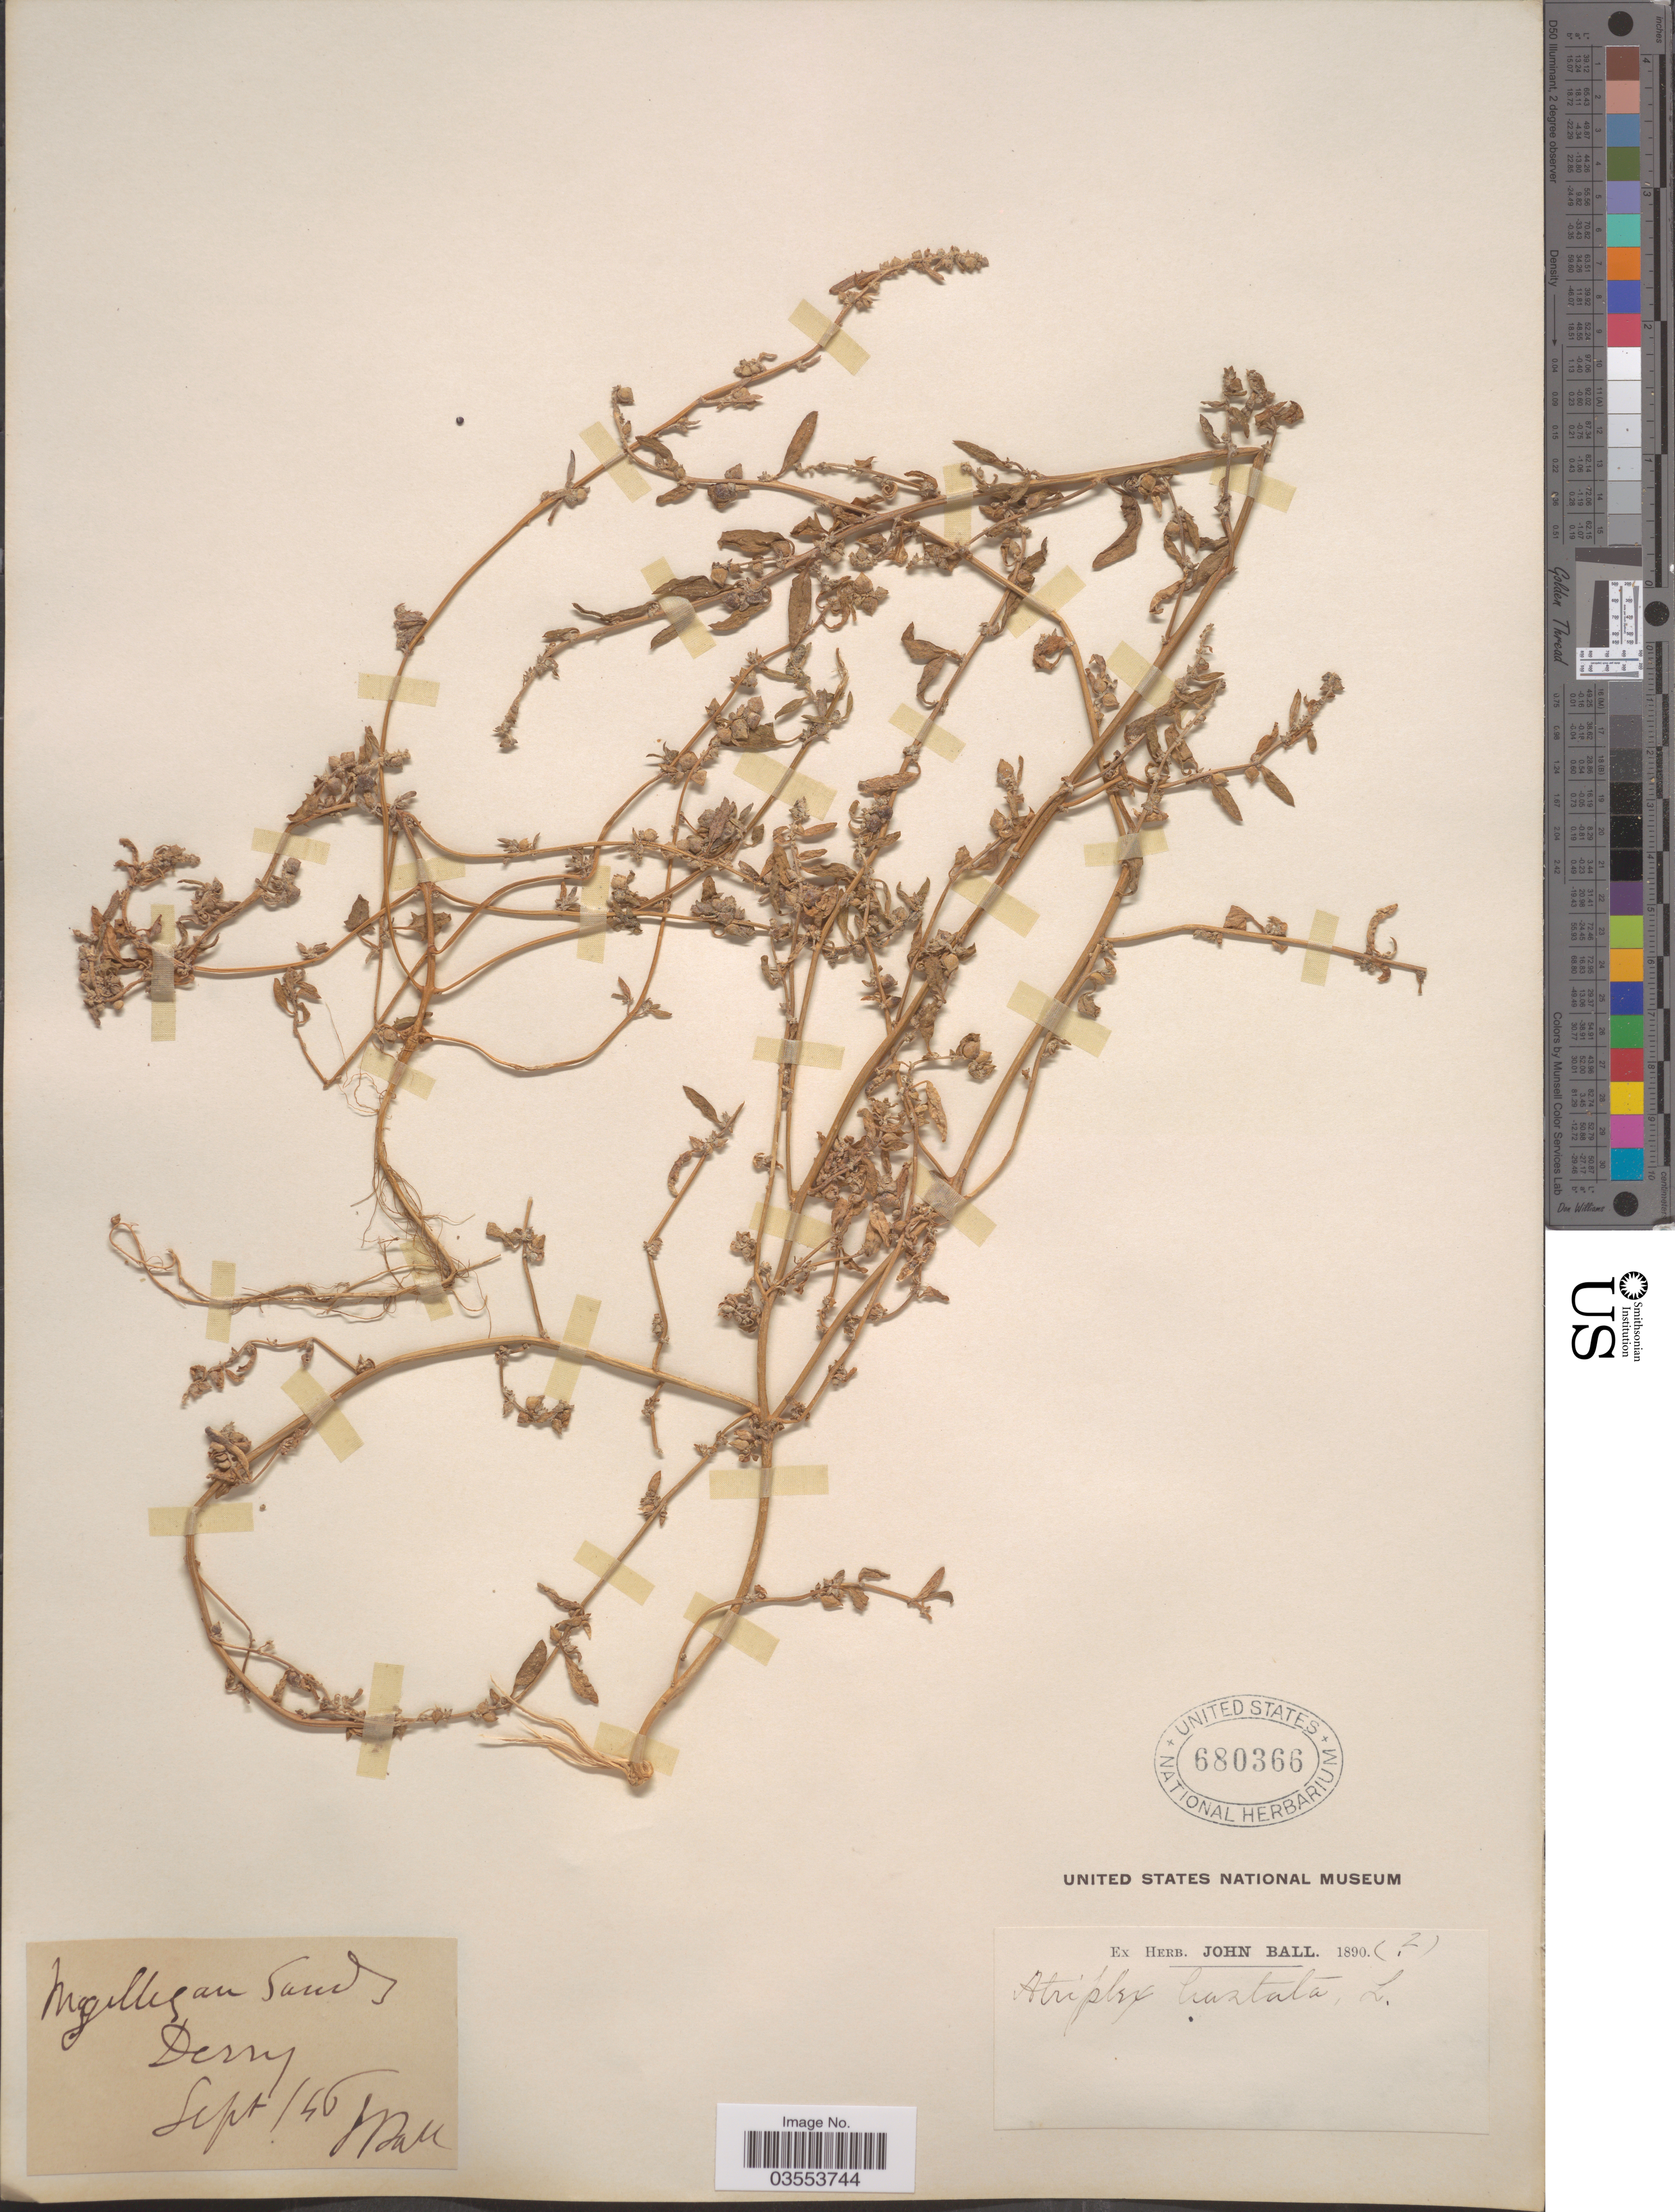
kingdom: Plantae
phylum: Tracheophyta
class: Magnoliopsida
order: Caryophyllales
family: Amaranthaceae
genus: Atriplex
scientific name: Atriplex hastata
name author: L.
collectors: J. Ball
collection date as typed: Transcribed d/m/y: /9/46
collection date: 1846-09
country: United Kingdom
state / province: Northern Ireland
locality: Magilligan sands.(Londonderry) Derry.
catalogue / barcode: US 680366